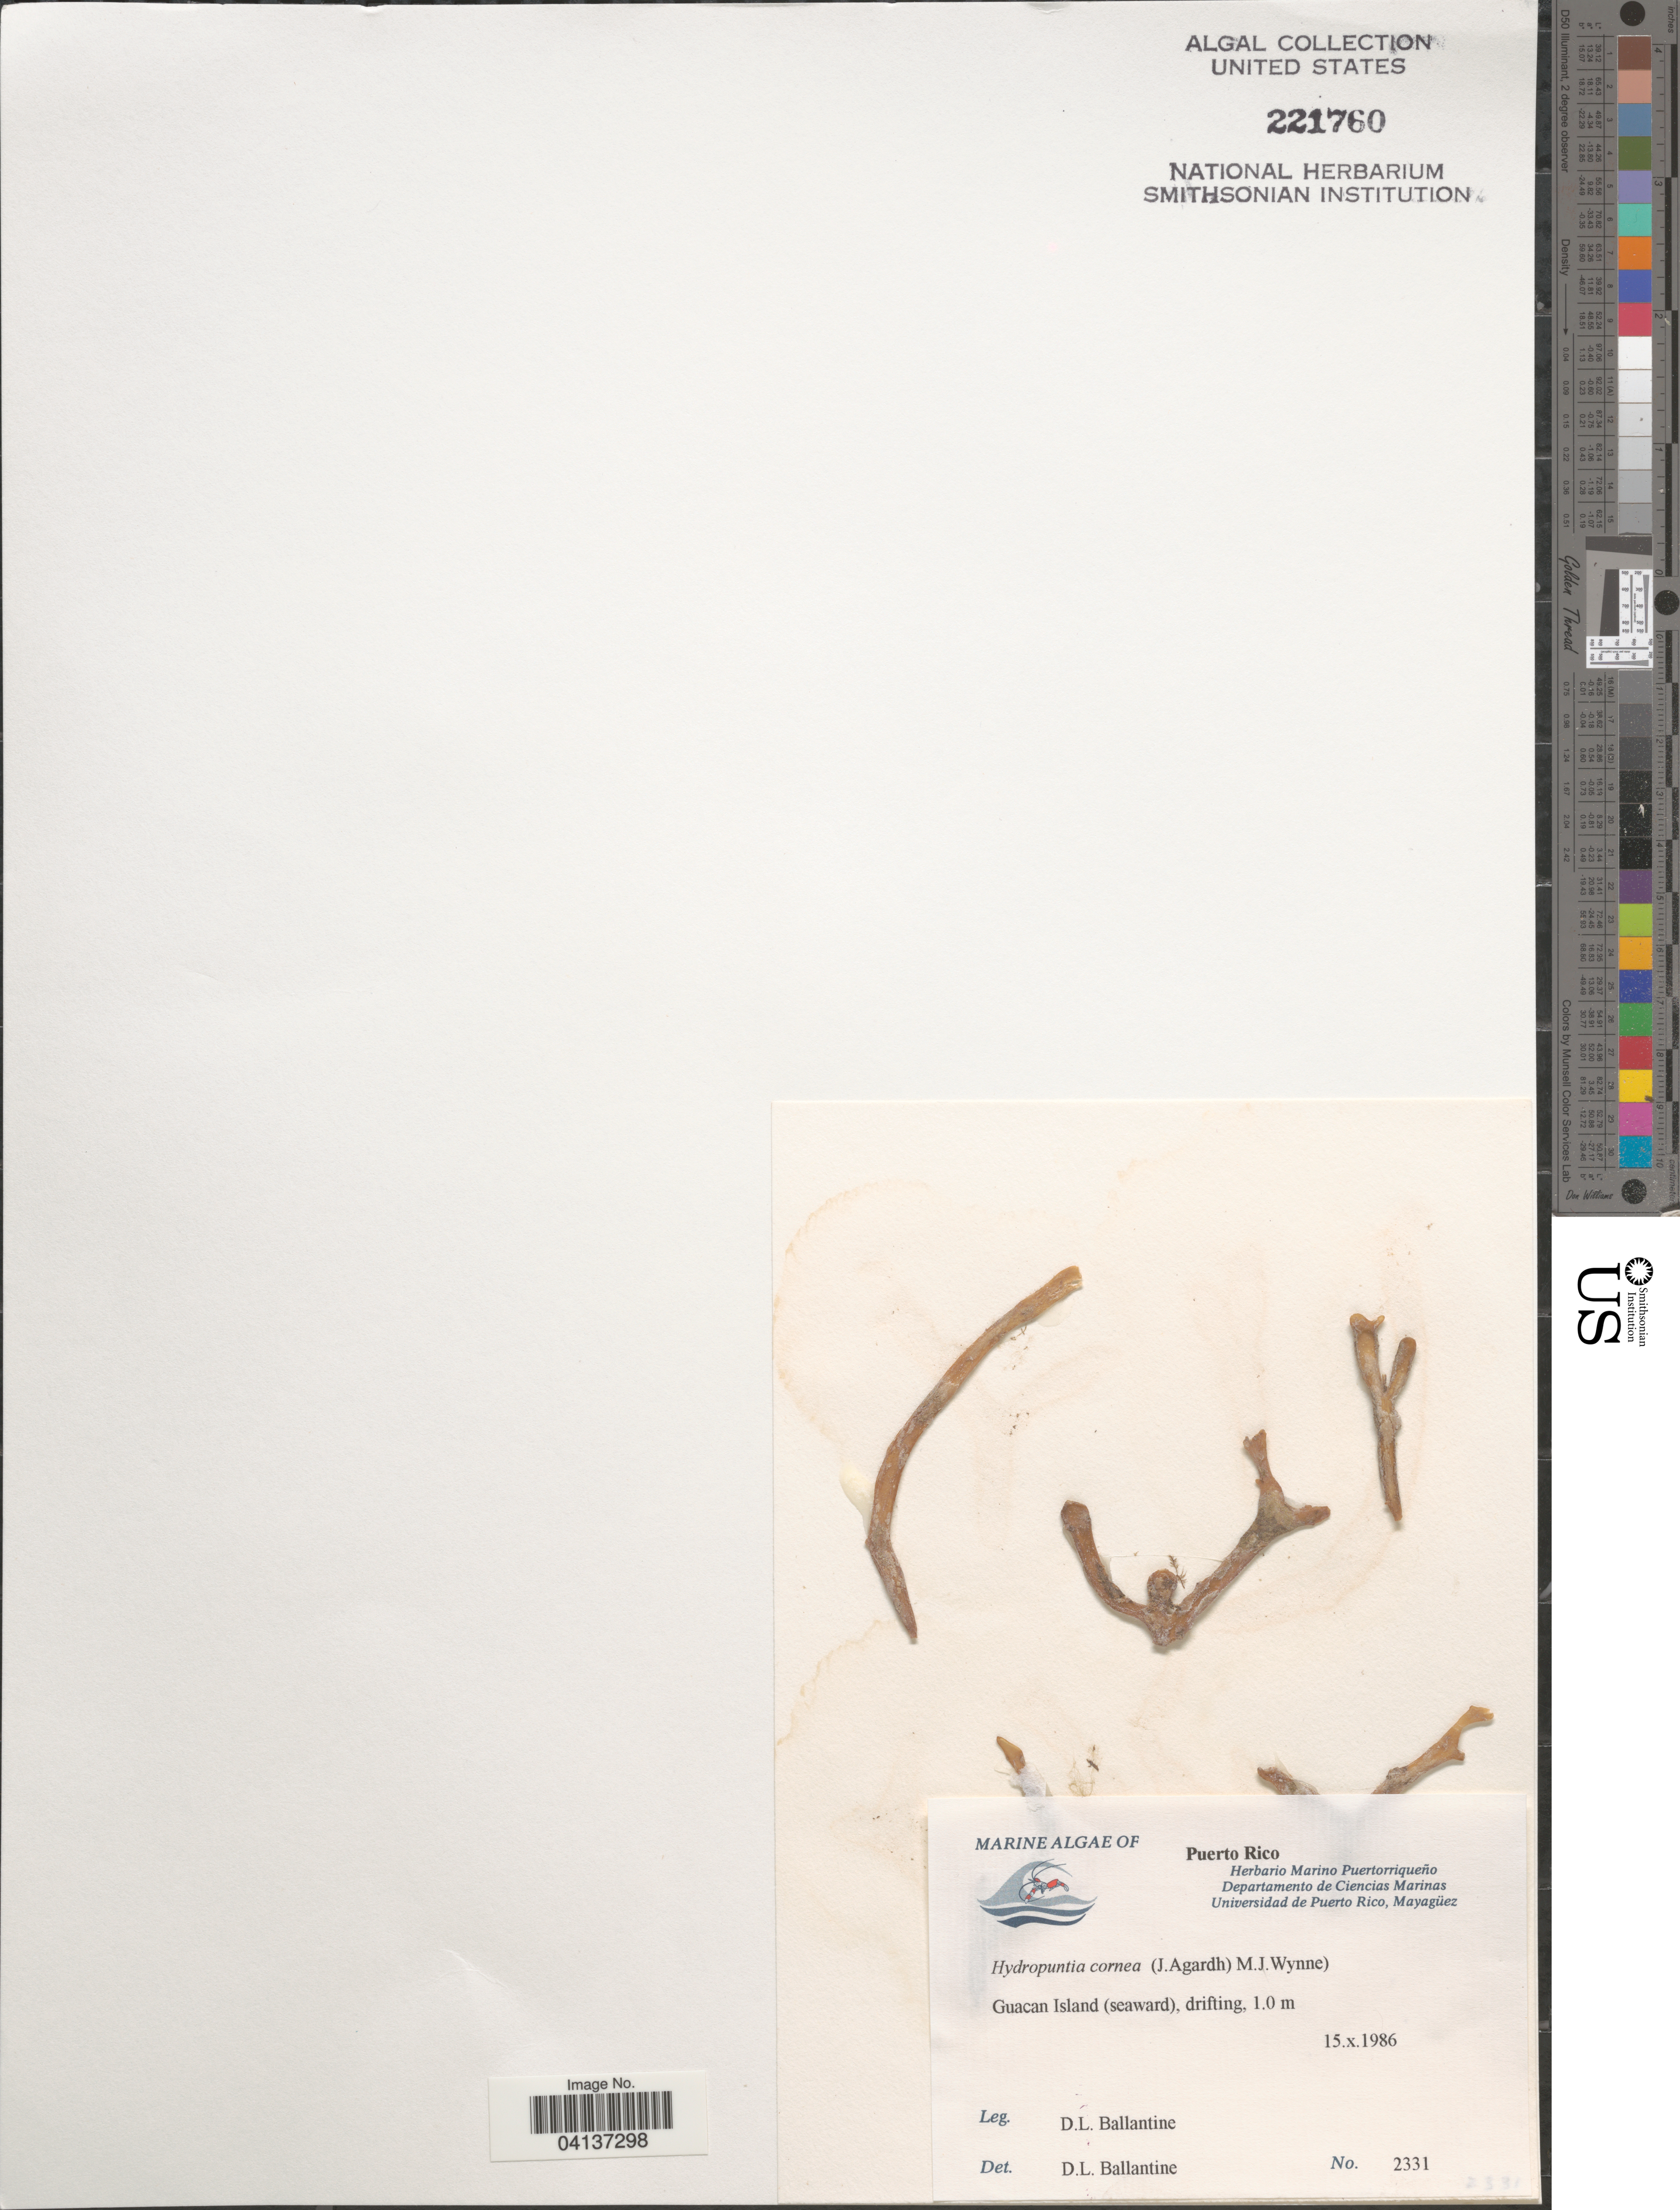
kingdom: Plantae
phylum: Rhodophyta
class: Florideophyceae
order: Gracilariales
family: Gracilariaceae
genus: Gracilaria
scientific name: Gracilaria cornea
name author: J. Agardh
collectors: D.L. Ballantine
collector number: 2331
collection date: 1986-10-15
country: Puerto Rico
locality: Guacan Island (seaward), drifting.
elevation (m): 1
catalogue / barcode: US 221760